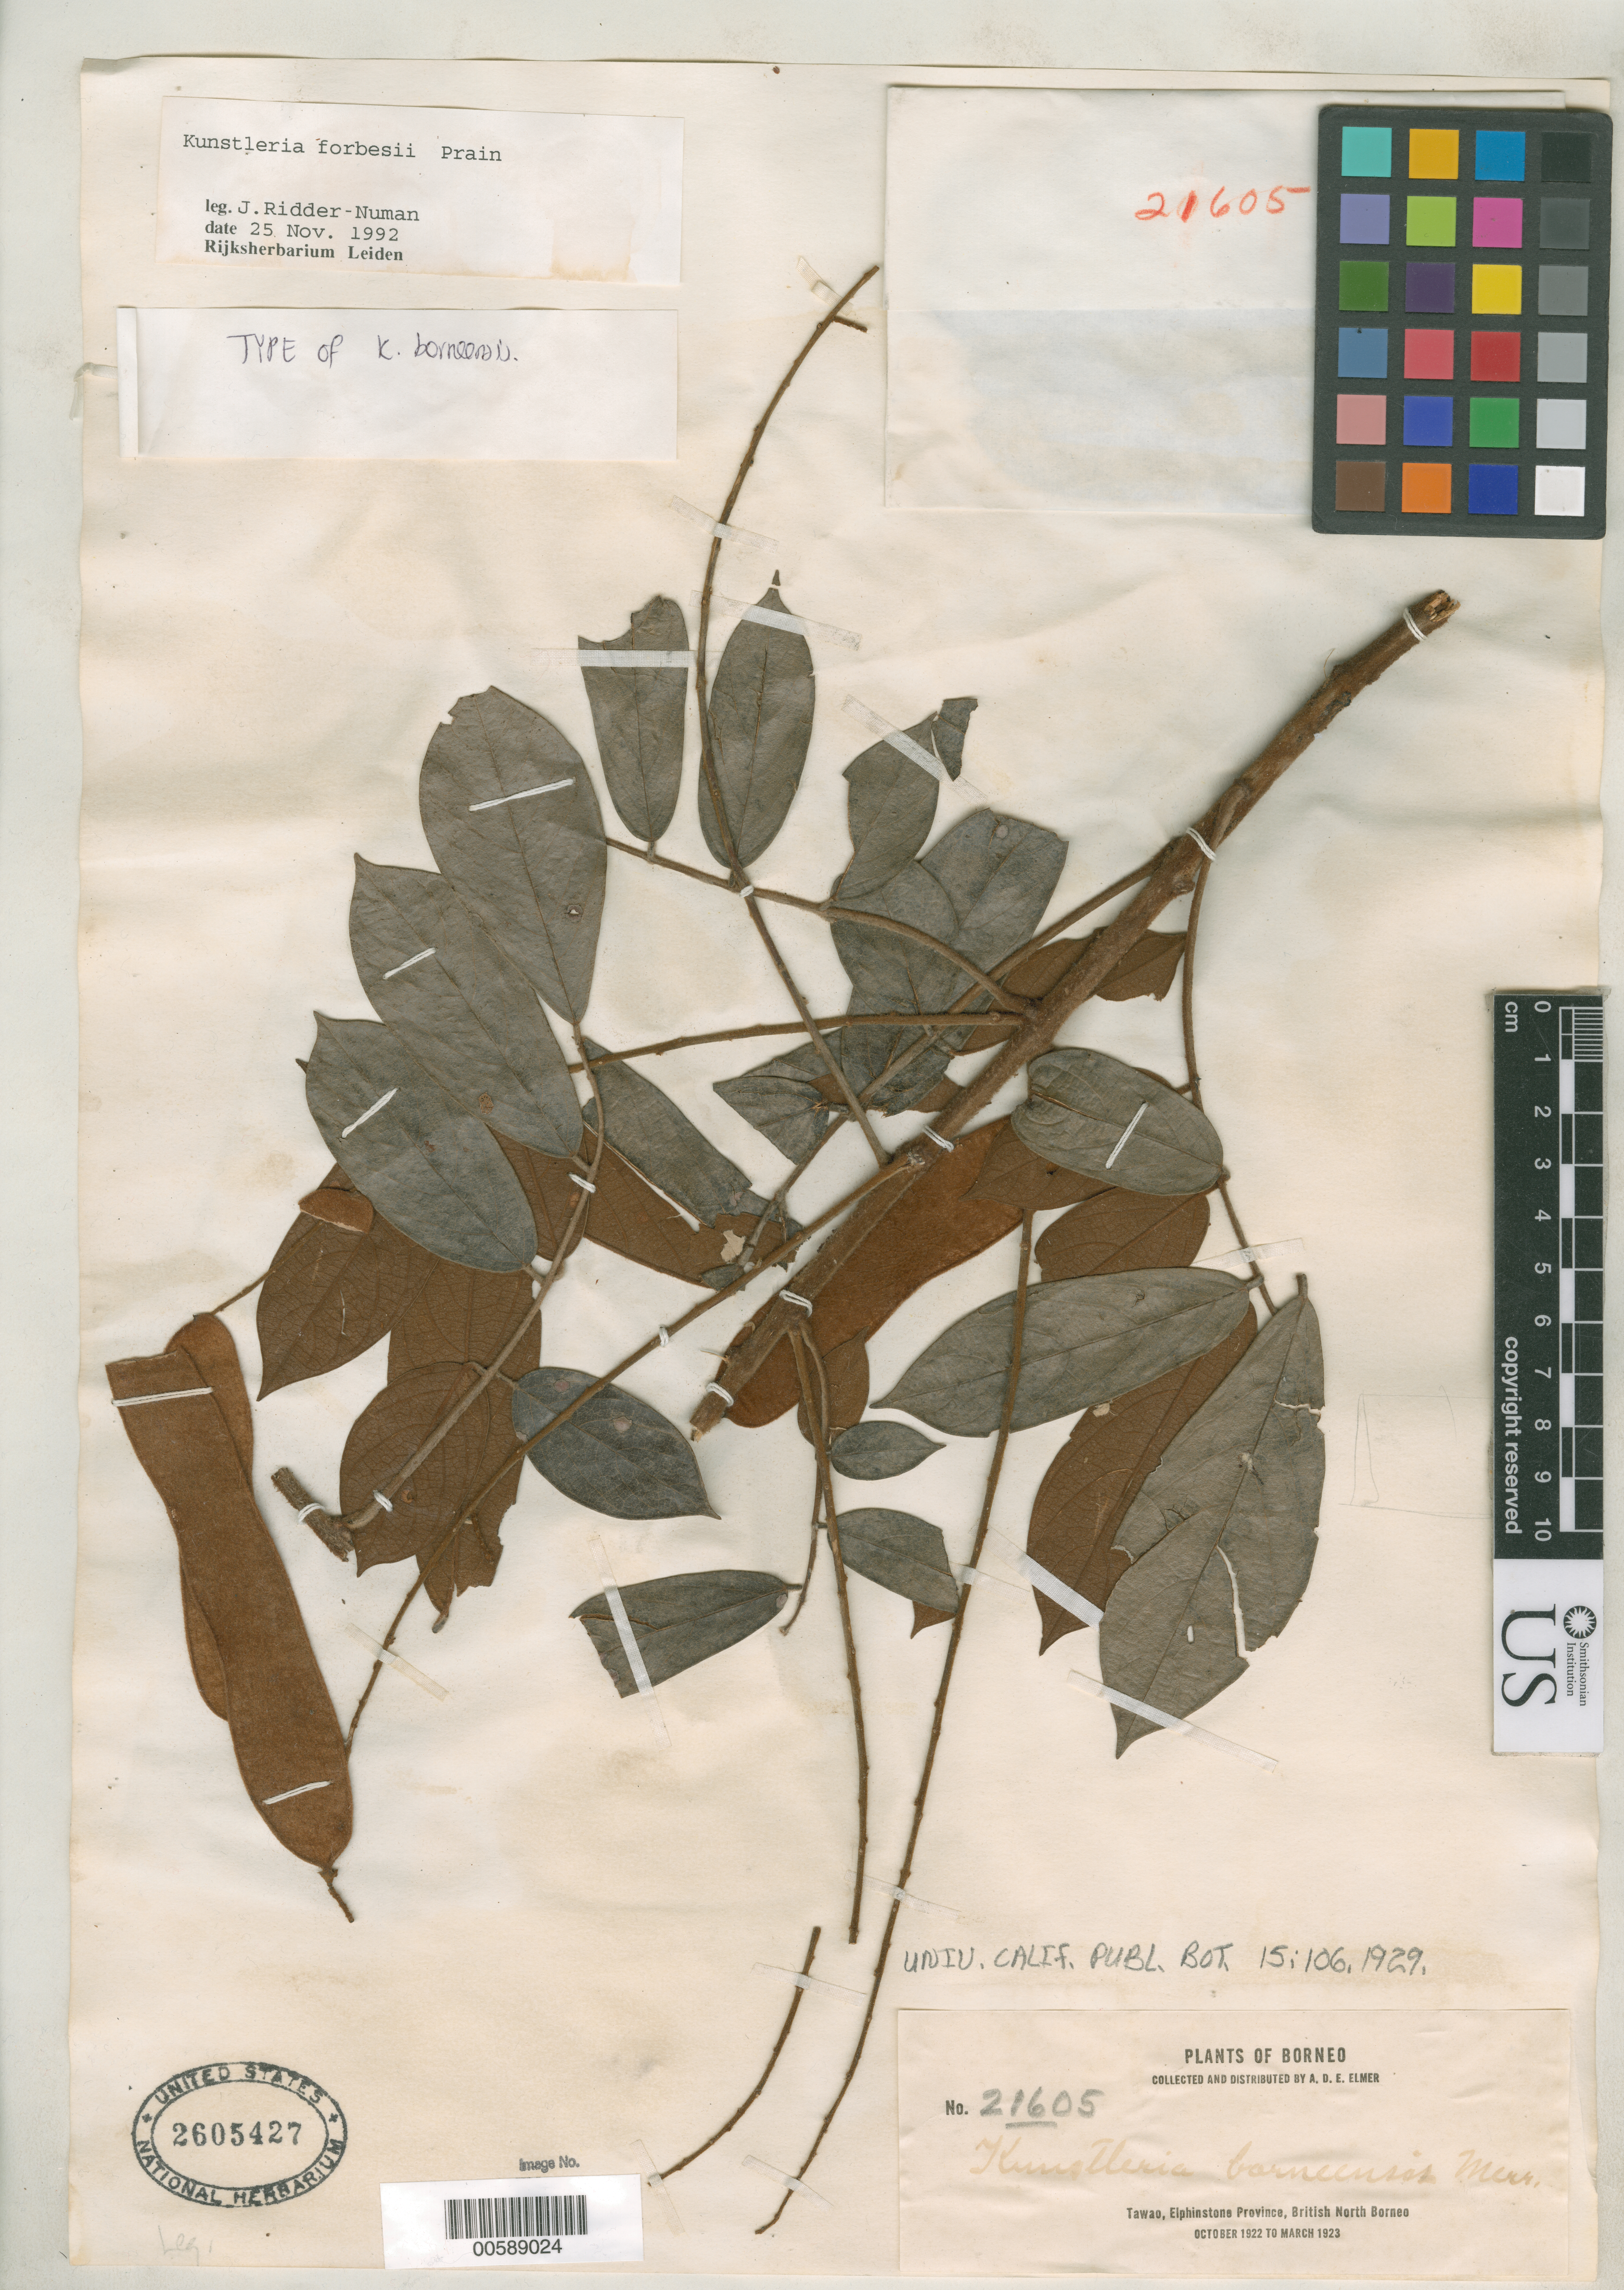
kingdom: Plantae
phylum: Tracheophyta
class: Magnoliopsida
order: Fabales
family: Fabaceae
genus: Kunstleria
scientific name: Kunstleria borneensis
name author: Merr.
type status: Isotype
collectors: A. D. E. Elmer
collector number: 21605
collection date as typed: Oct 1922 to -- Mar 1923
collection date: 1922-10/1923-03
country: Malaysia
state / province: Sabah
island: Borneo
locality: Tawao, Elphinstone Province, British North Borneo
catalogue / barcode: US 2605427